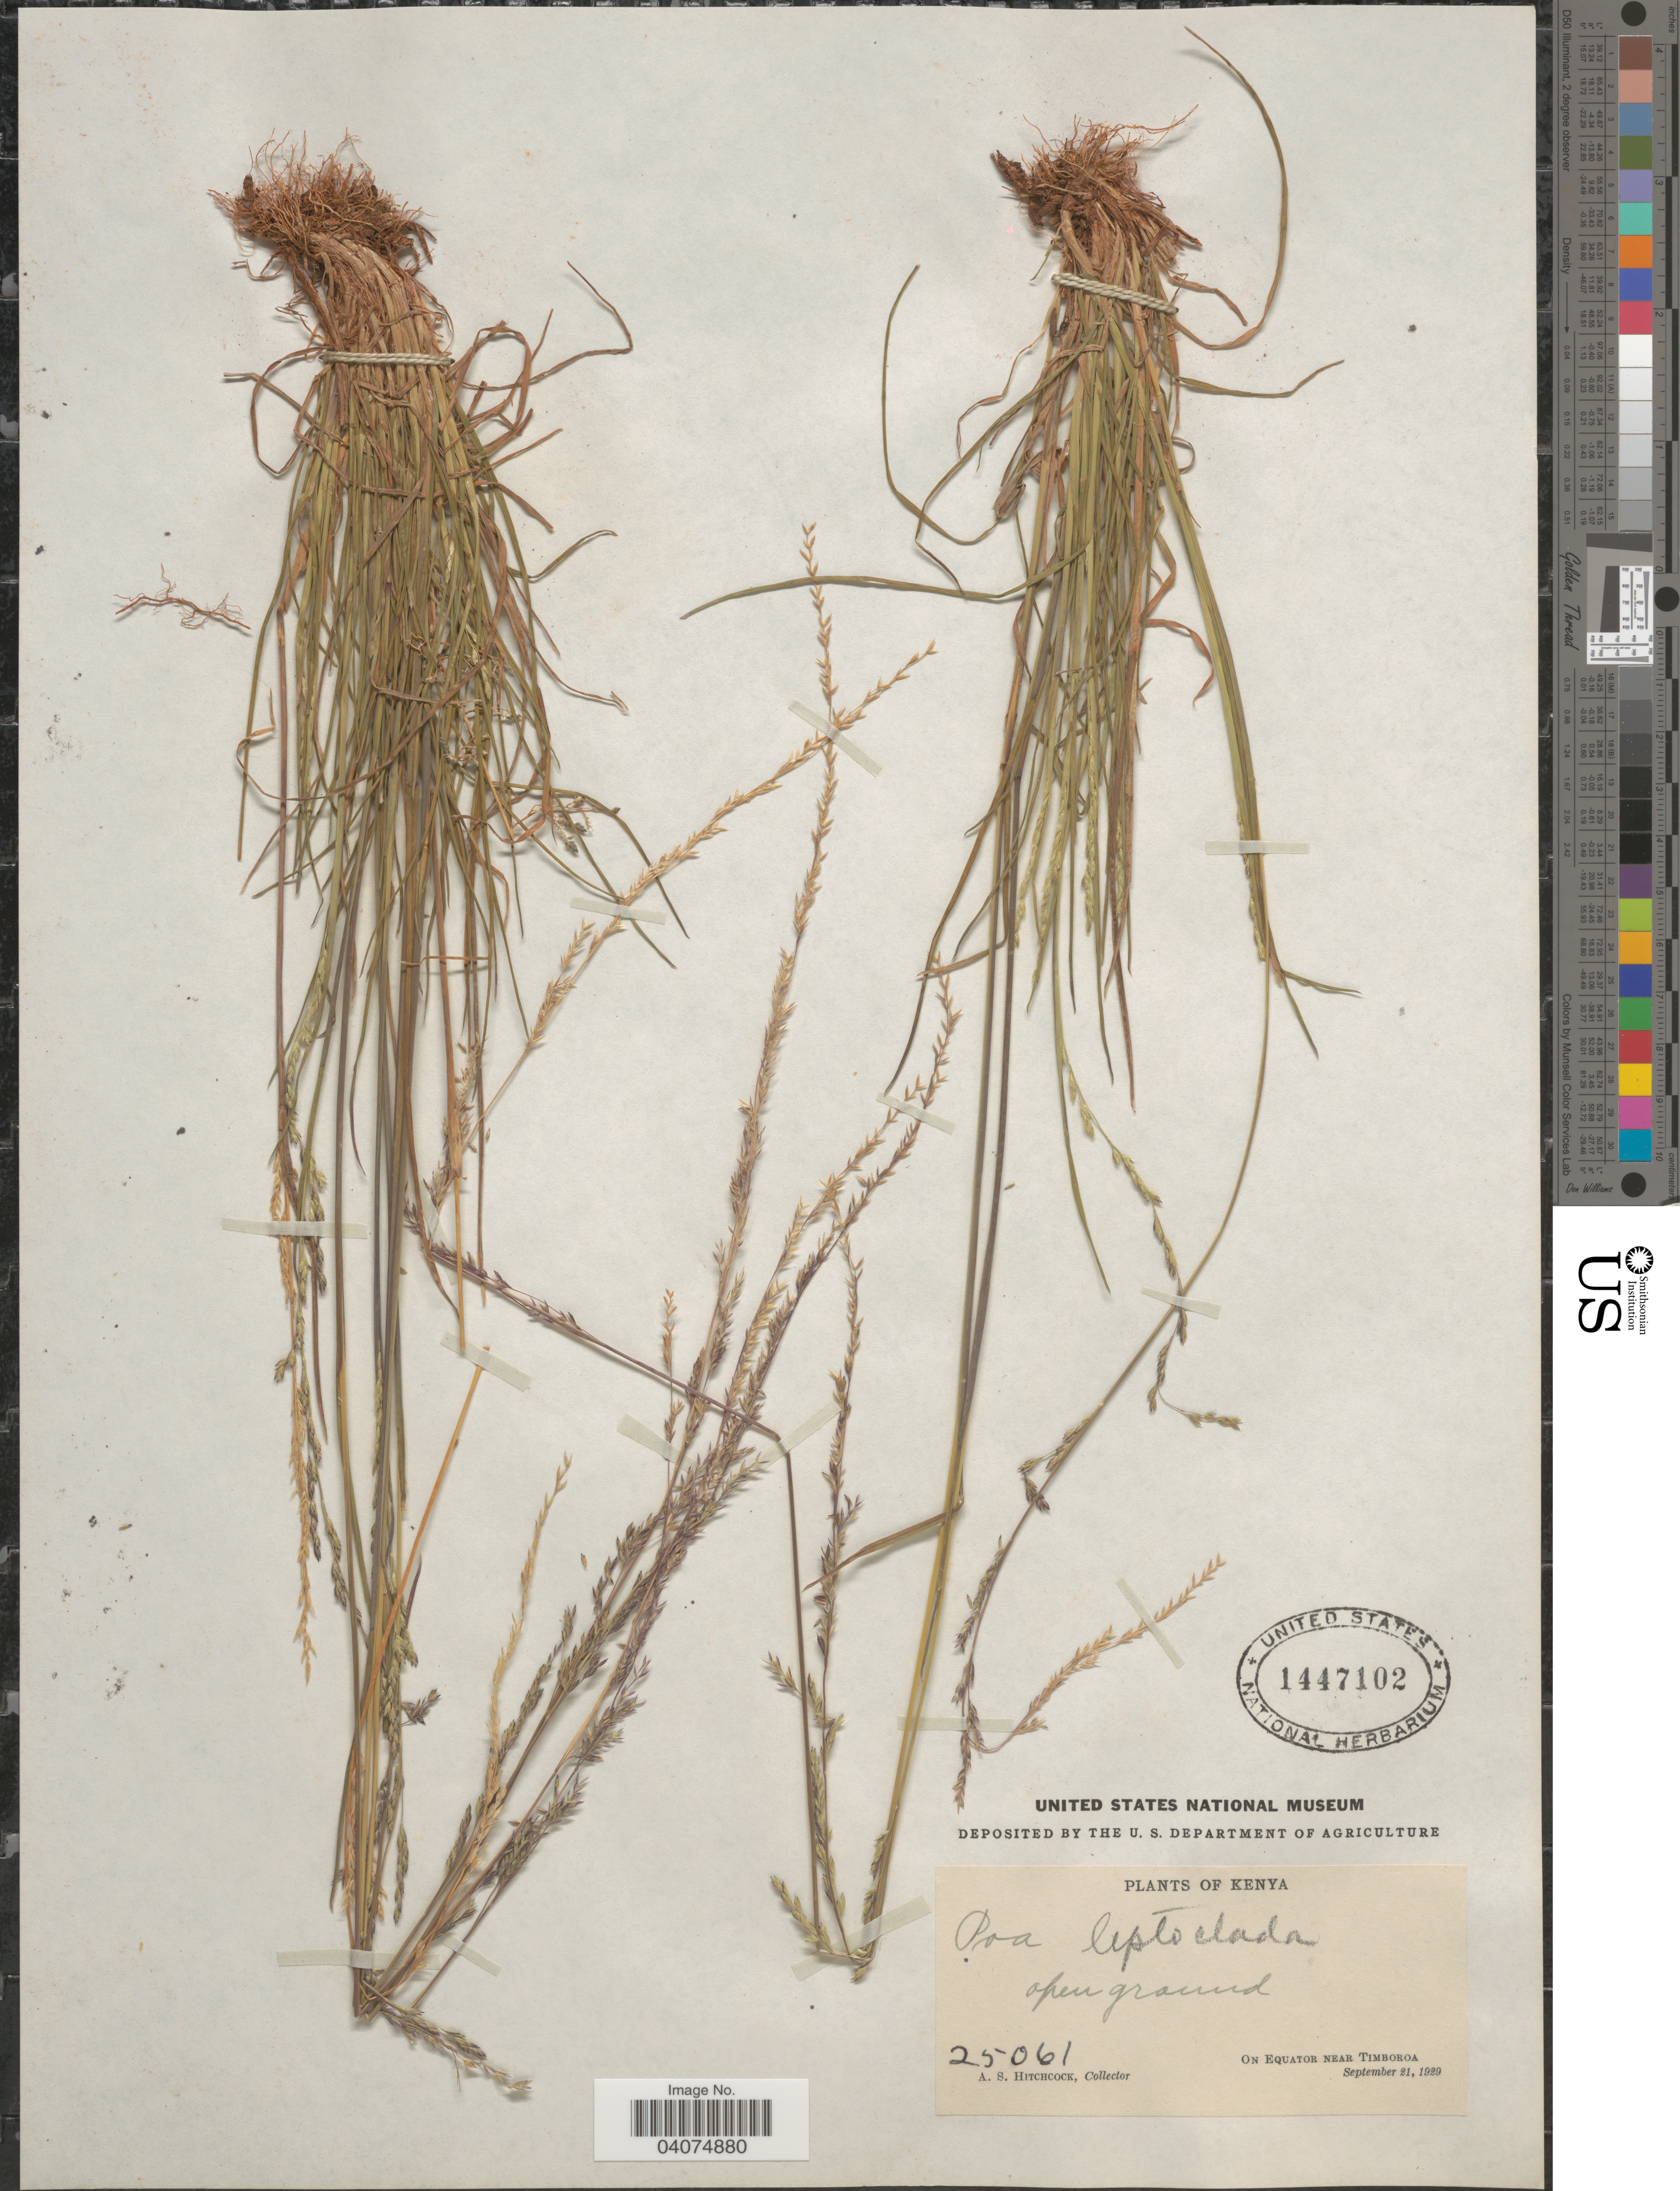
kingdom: Plantae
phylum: Tracheophyta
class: Liliopsida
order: Poales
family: Poaceae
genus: Poa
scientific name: Poa leptoclada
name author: Hochst. ex A. Rich.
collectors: A. S. Hitchcock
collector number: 25061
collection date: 1929-09-21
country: Kenya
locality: On Equator near Timboroa.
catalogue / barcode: US 1447102